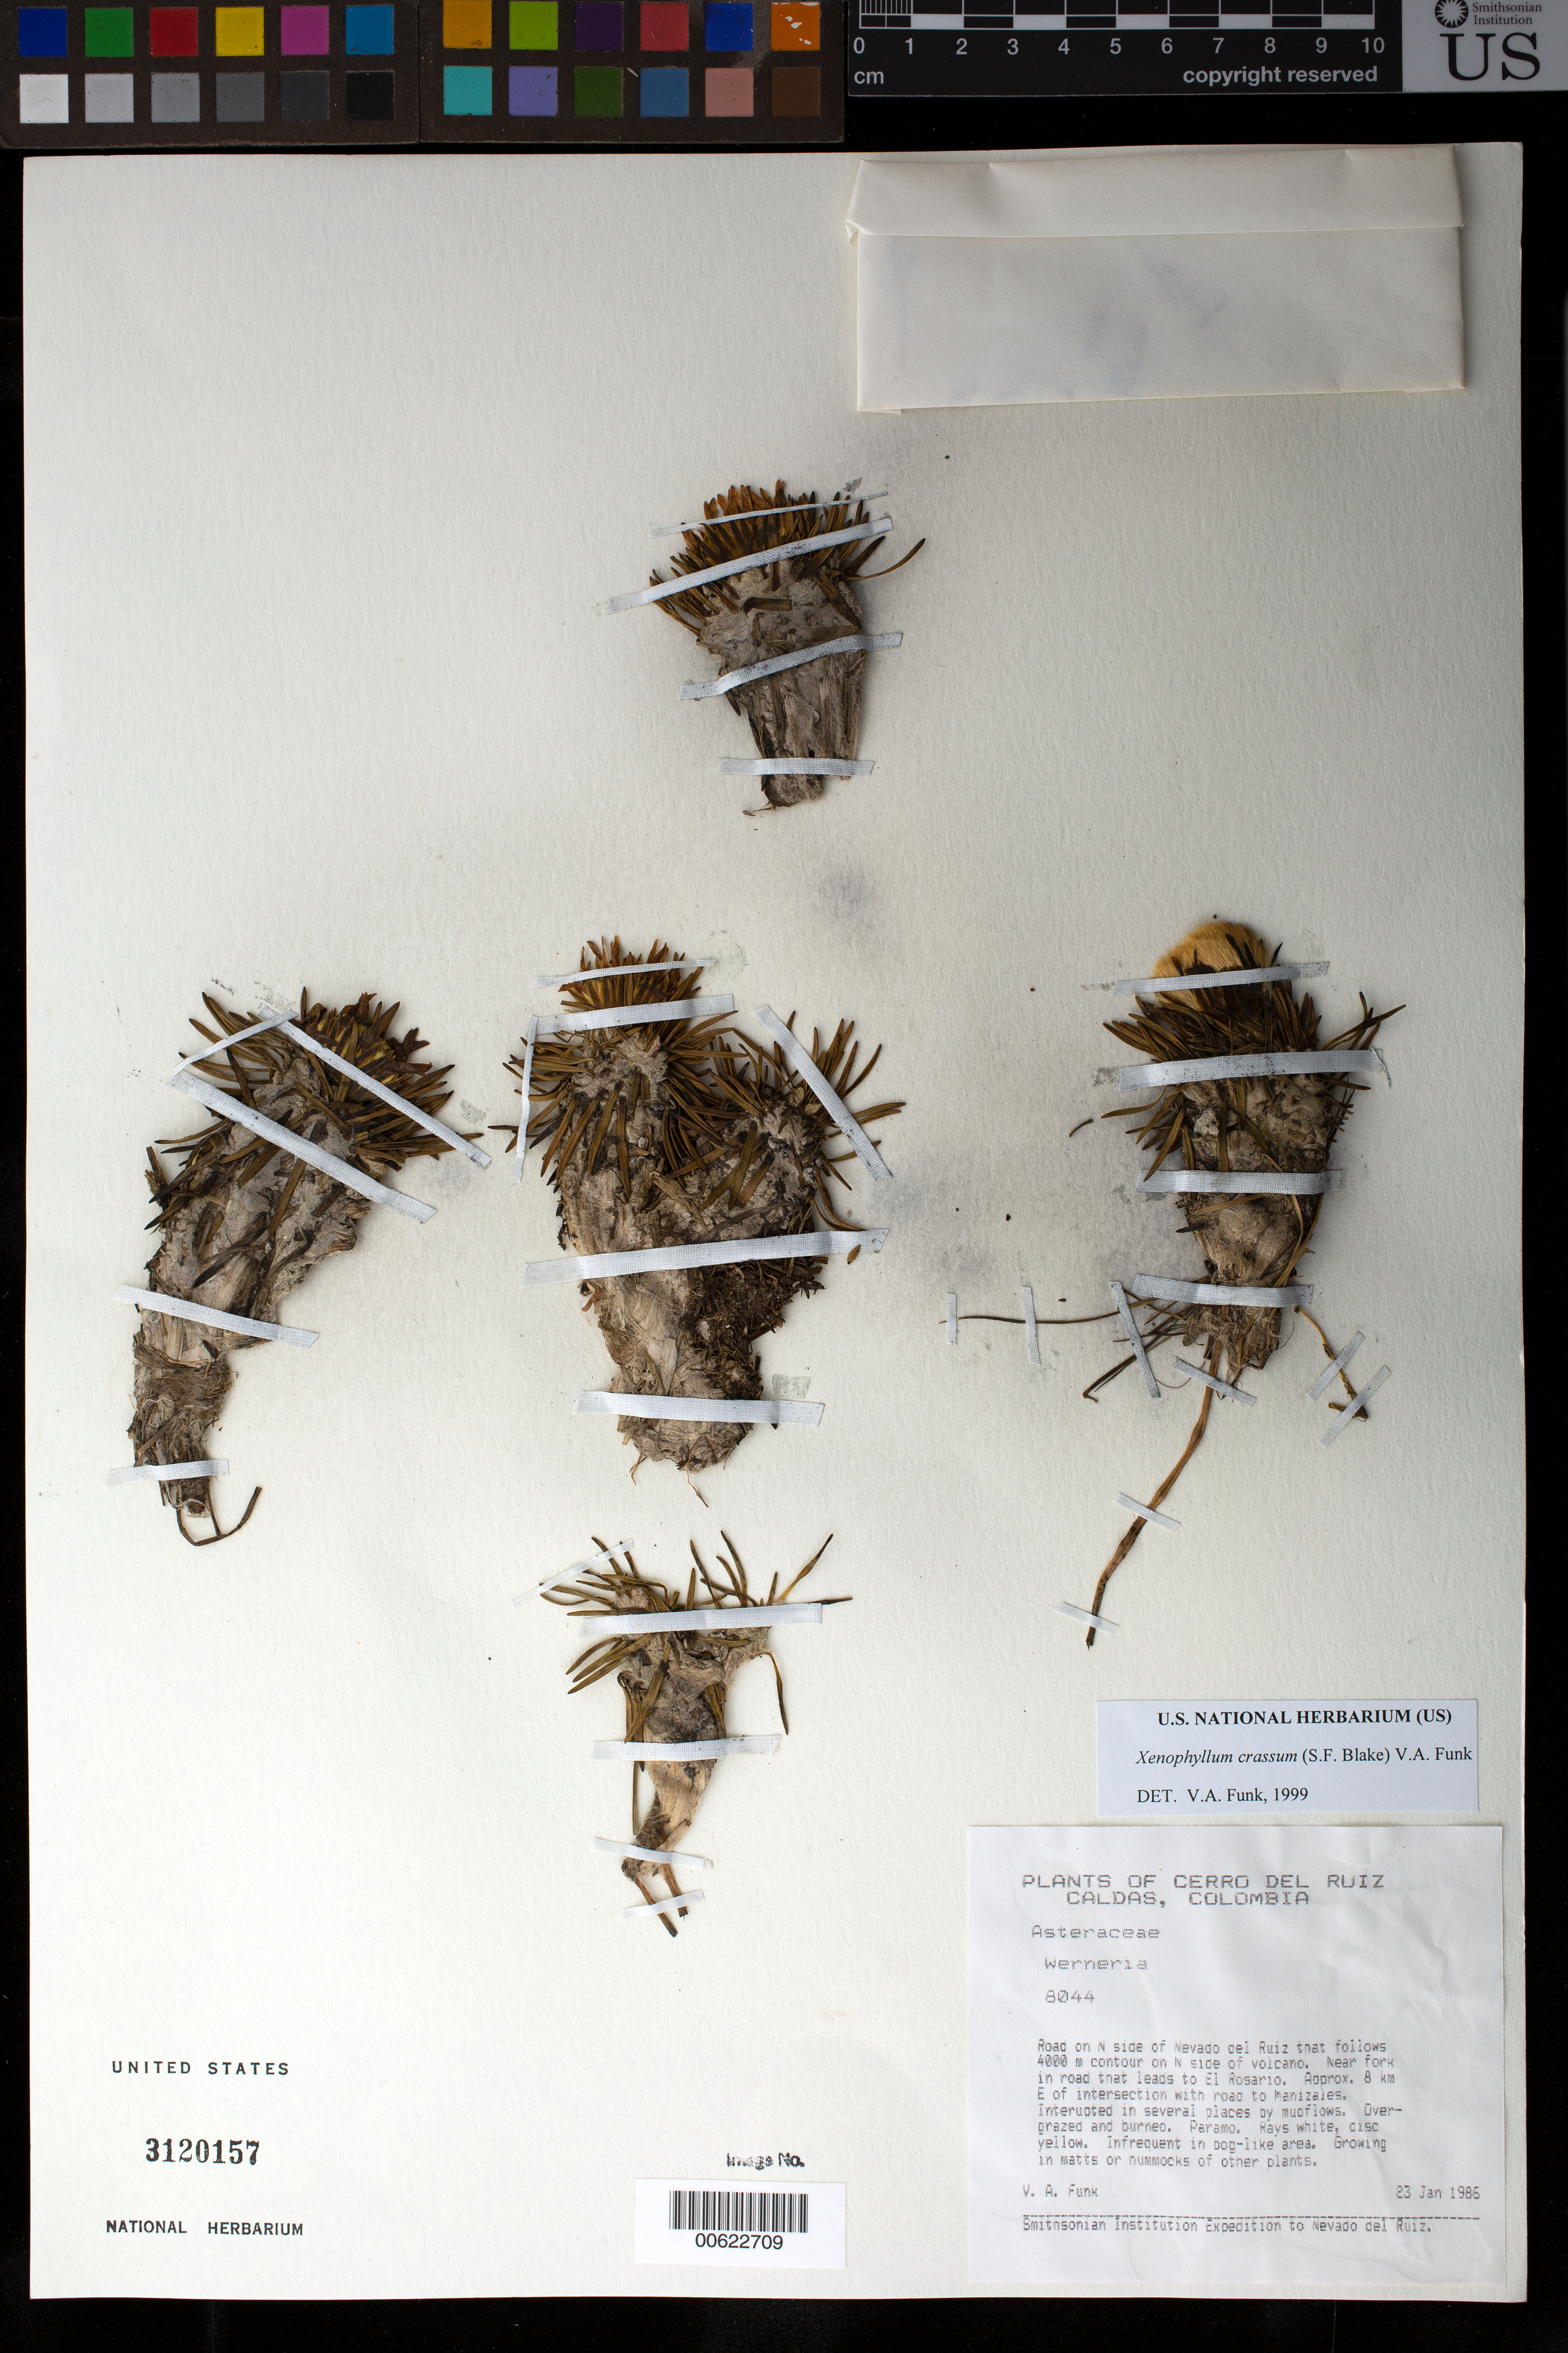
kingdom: Plantae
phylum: Tracheophyta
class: Magnoliopsida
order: Asterales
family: Asteraceae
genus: Xenophyllum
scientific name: Xenophyllum crassum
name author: (S.F. Blake) V.A. Funk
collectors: V. Funk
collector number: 8044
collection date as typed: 23-Jan-86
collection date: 1986-01-23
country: Colombia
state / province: Caldas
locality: Nevado del Ruiz, road on N side that follows 4000 m contour on N side of volcano, near fork in road that leads to El Rosario. Approx. 8 km E of intersection with road to Manizales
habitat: Frequent mudflows in road; overgrazed, burned paramo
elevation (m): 4000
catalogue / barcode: US 3120157